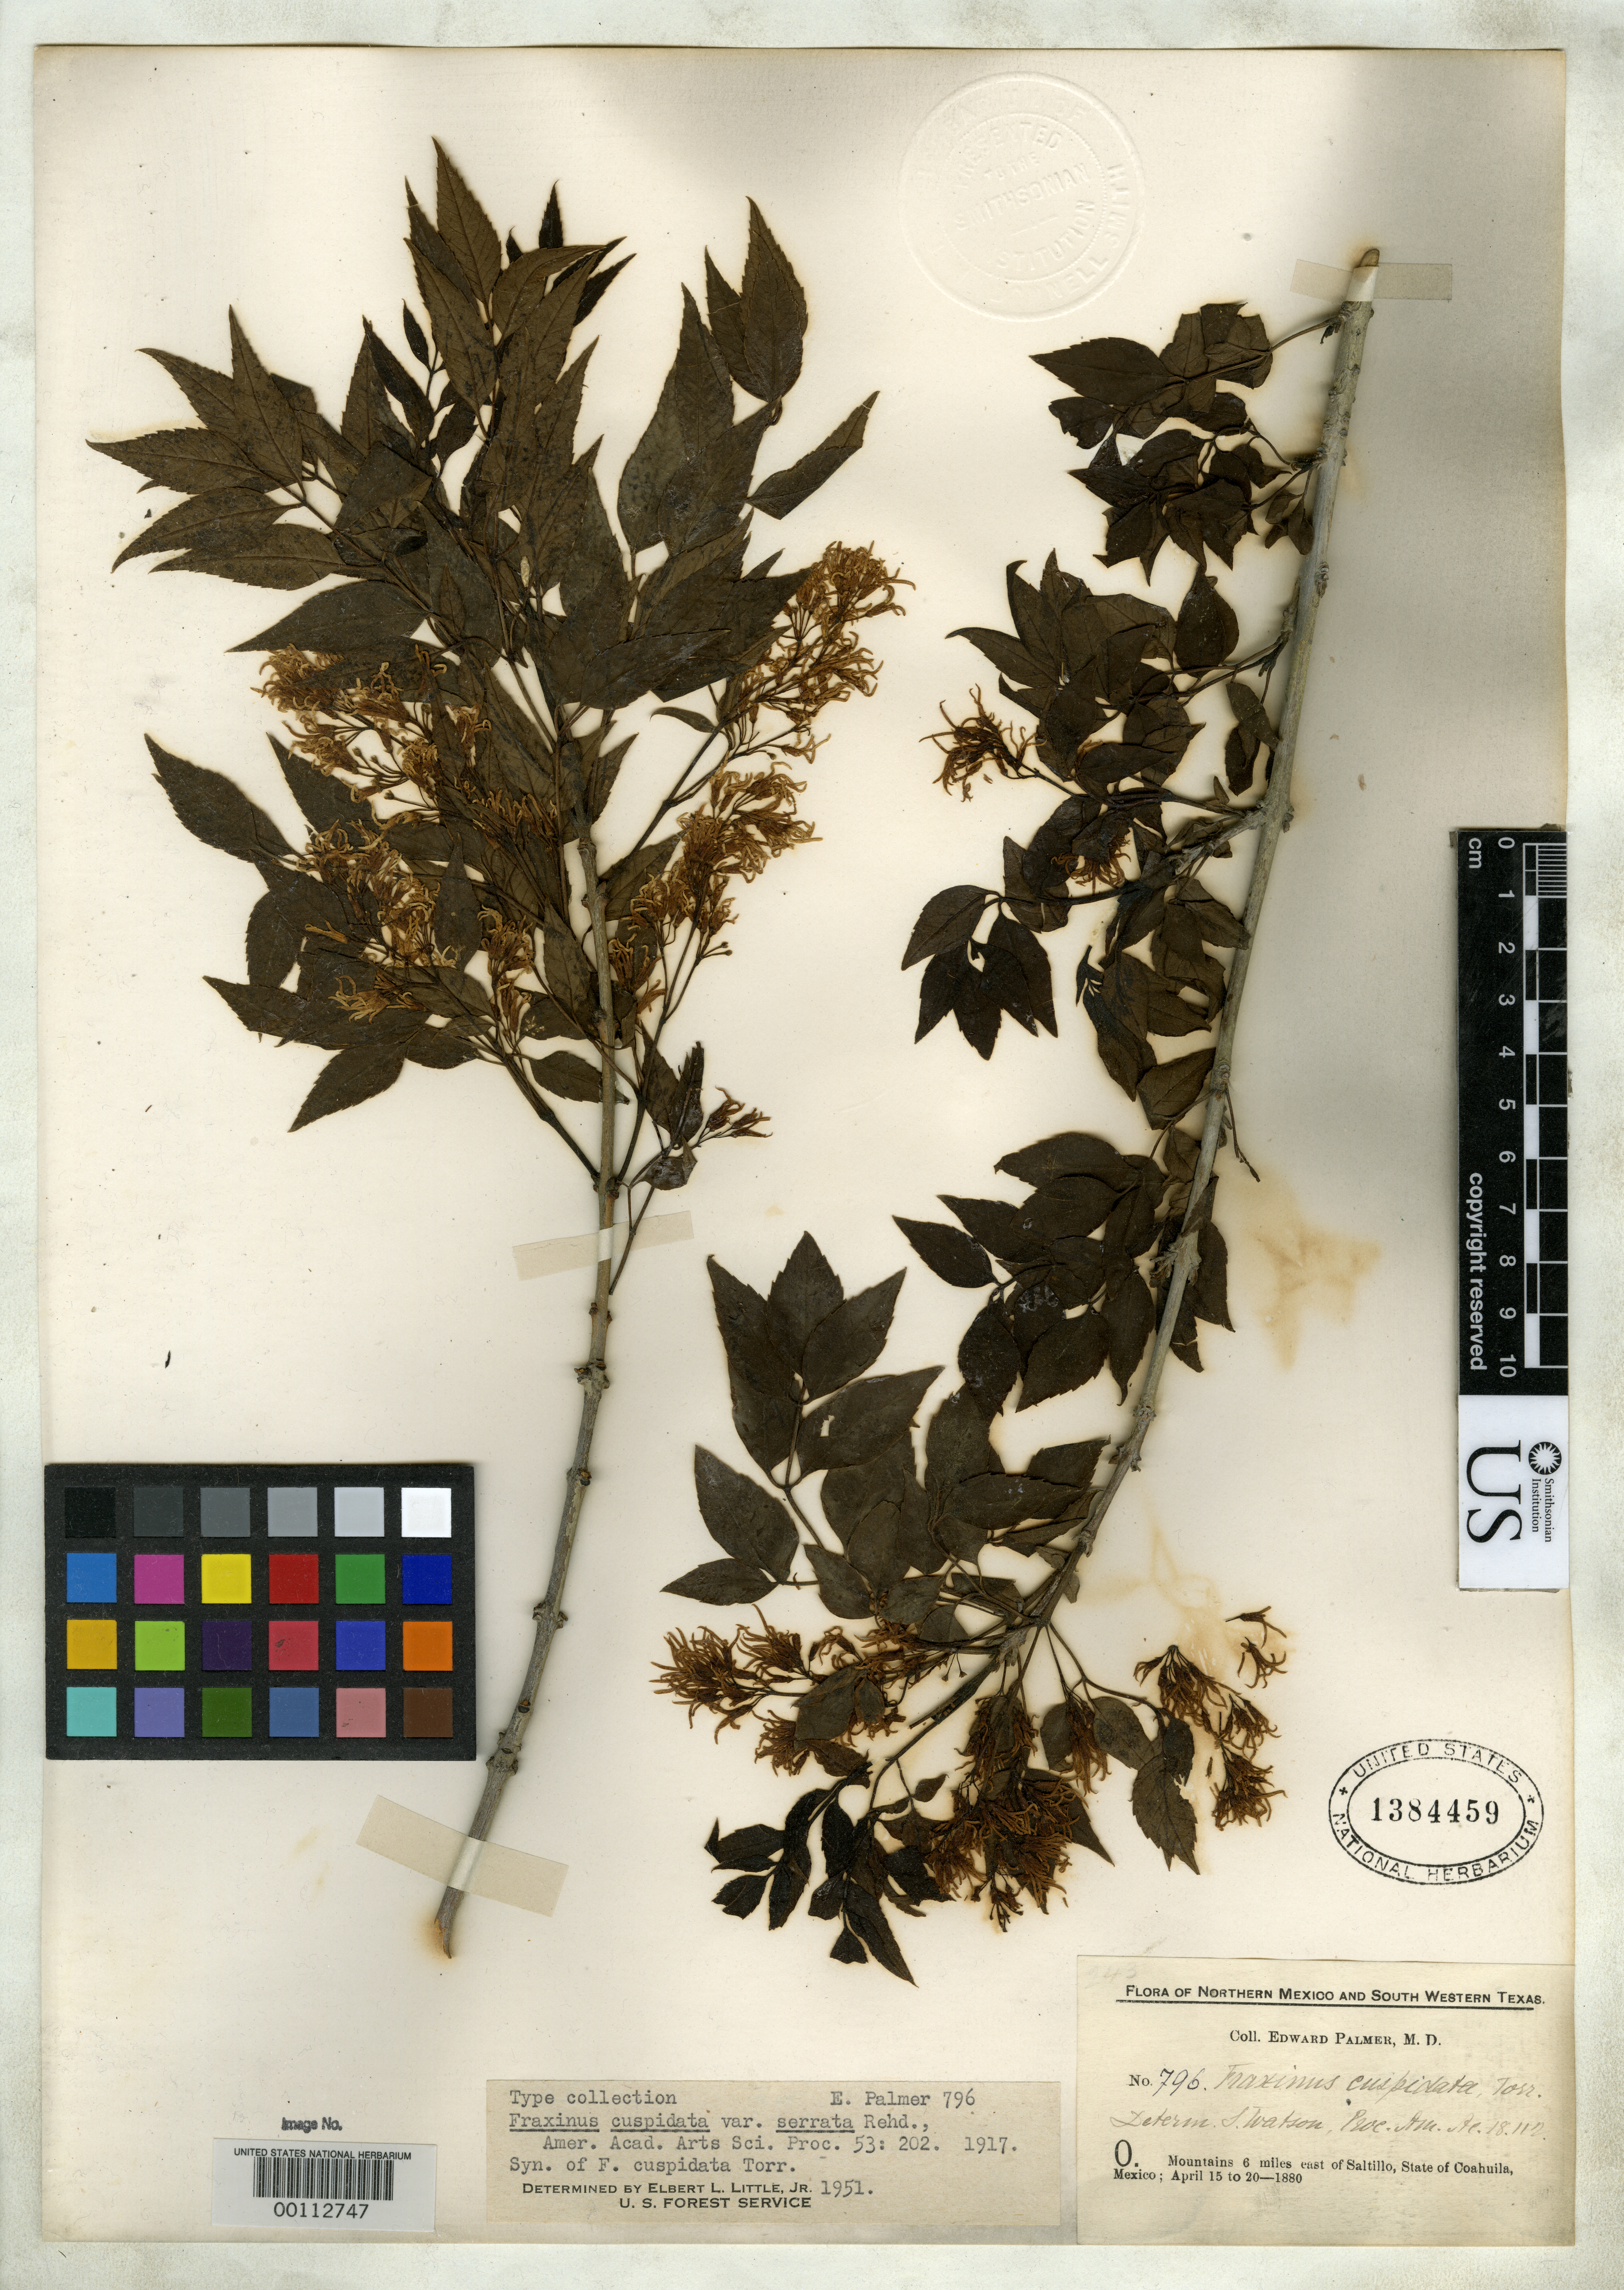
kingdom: Plantae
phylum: Tracheophyta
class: Magnoliopsida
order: Lamiales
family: Oleaceae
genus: Fraxinus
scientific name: Fraxinus cuspidata var. serrata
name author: Rehder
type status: Isotype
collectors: E. Palmer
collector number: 796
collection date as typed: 15 Apr 1880 to 20 Apr 1880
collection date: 1880-04-15/1880-04-20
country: Mexico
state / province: Coahuila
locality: Mountains SE of Saltillo.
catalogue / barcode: US 1384459